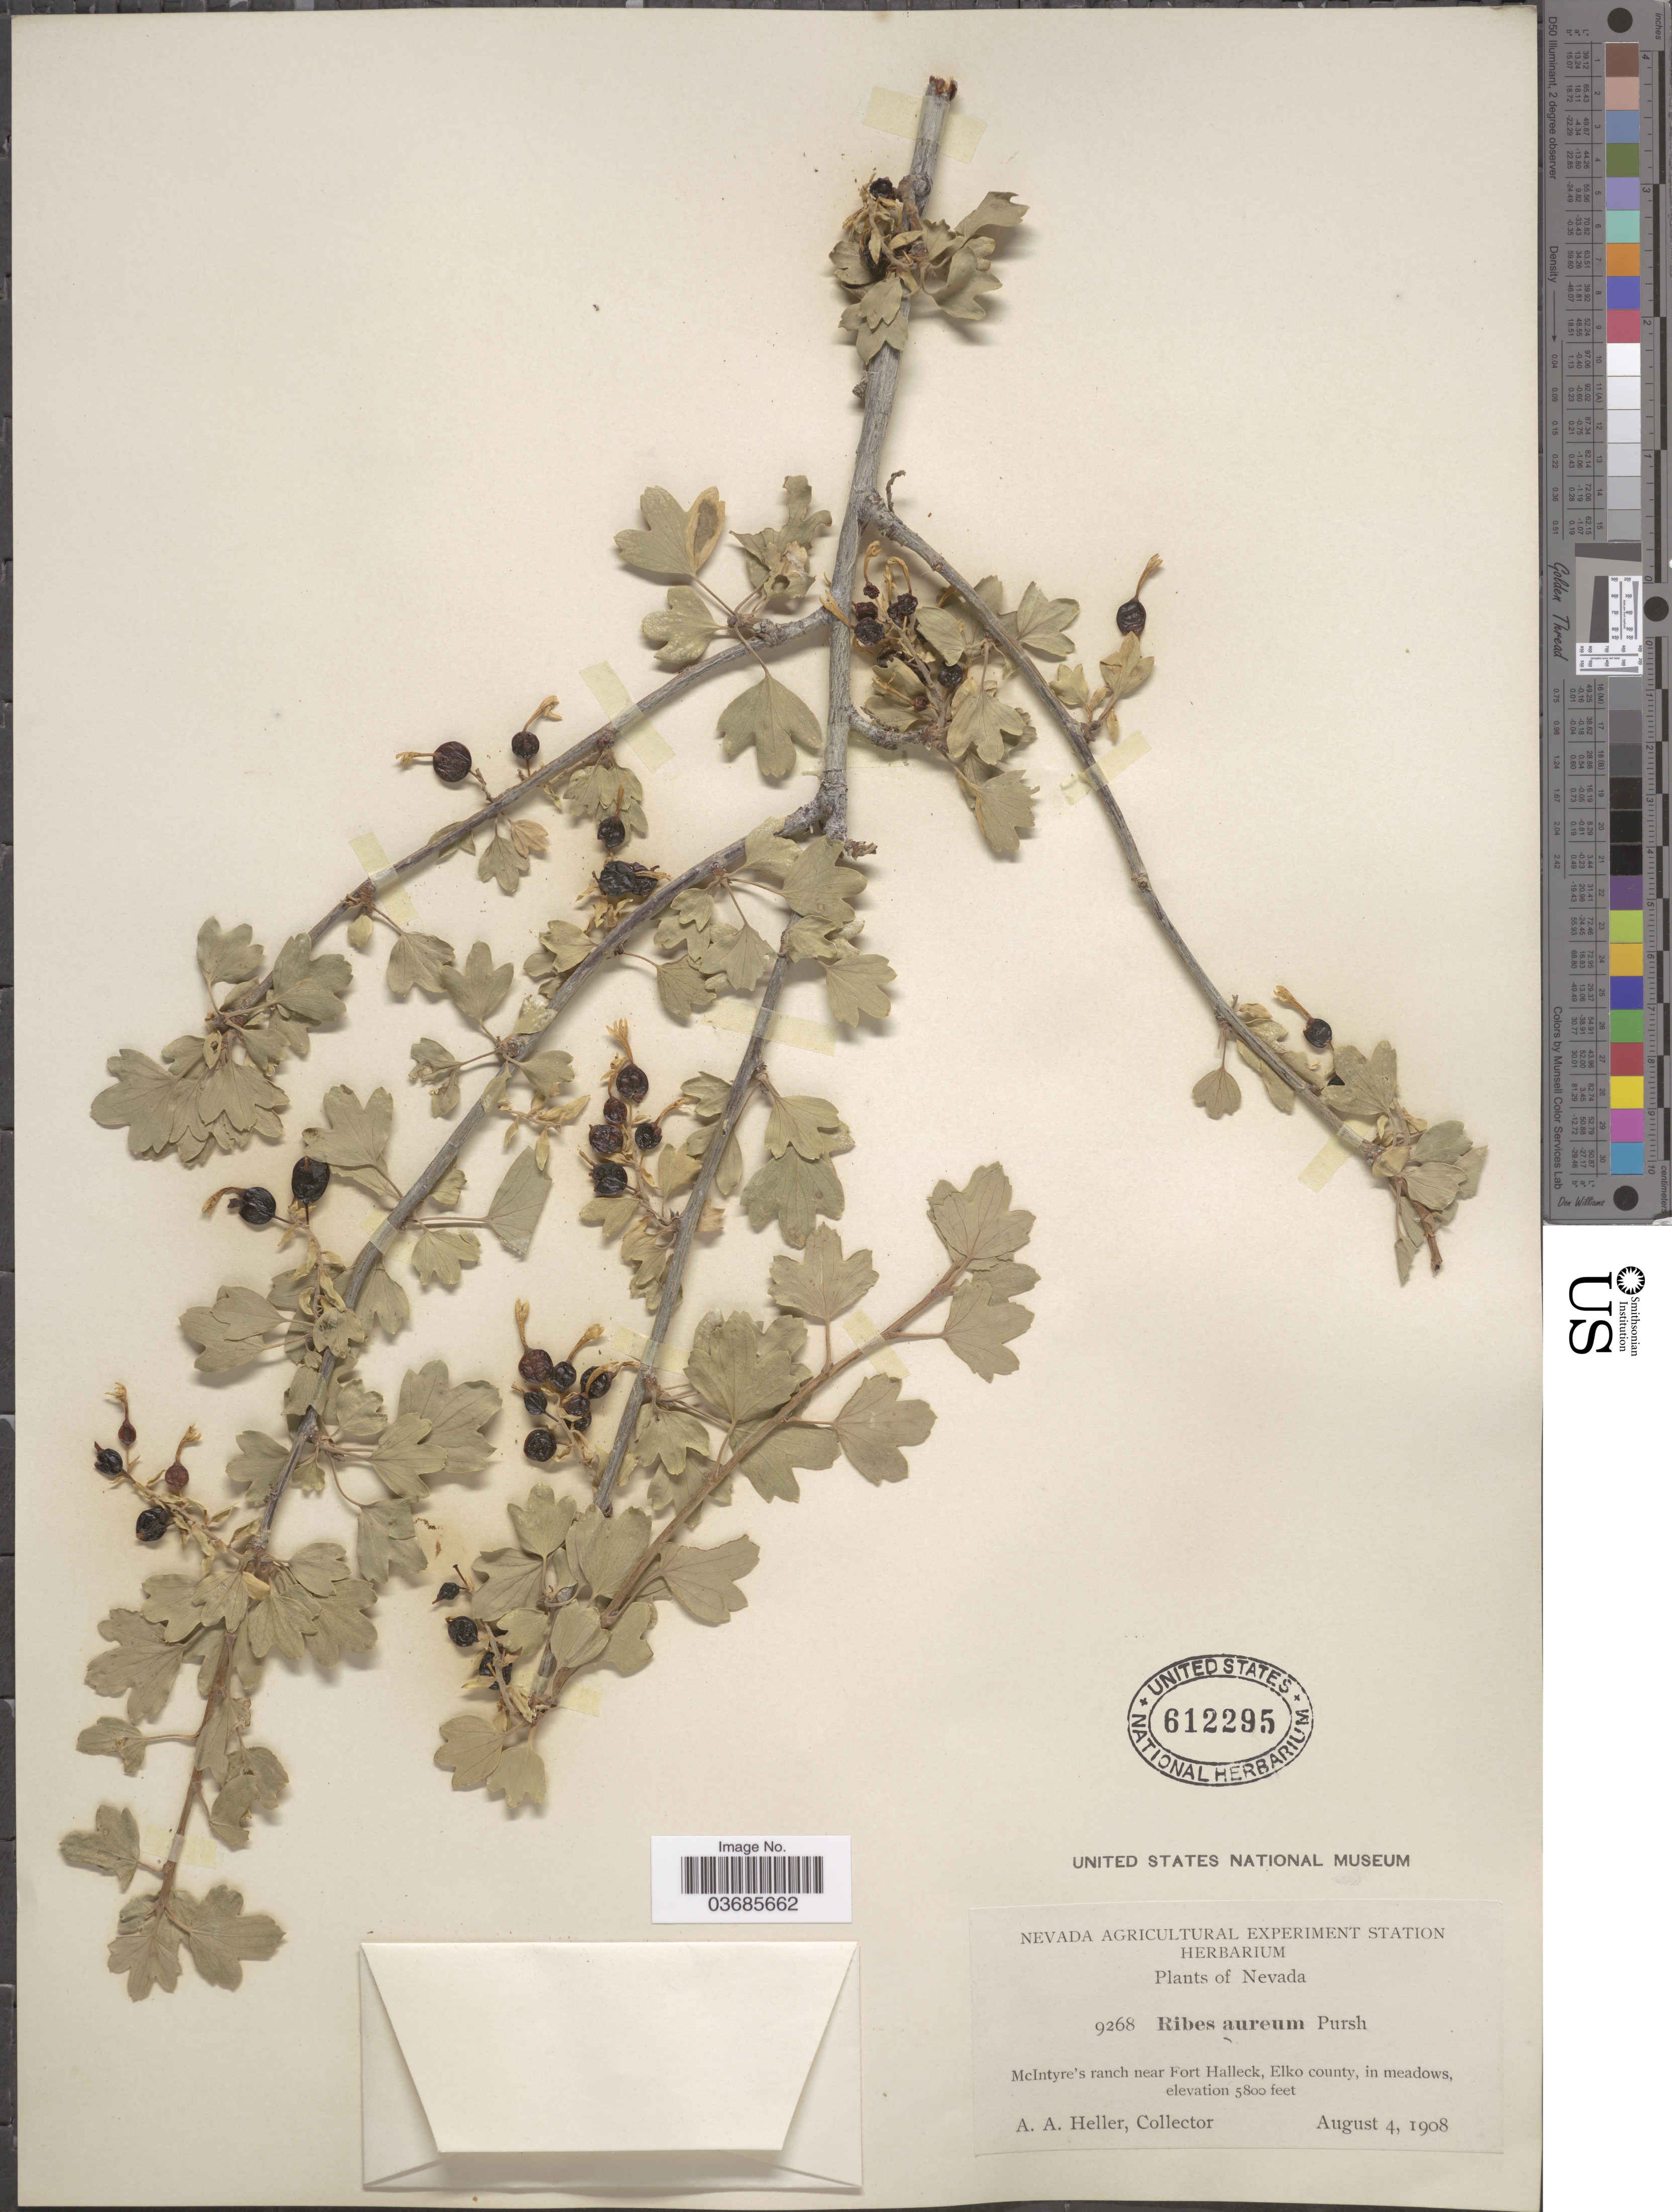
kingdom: Plantae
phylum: Tracheophyta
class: Magnoliopsida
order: Saxifragales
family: Grossulariaceae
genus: Ribes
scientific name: Ribes aureum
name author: Pursh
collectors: A. A. Heller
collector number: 9268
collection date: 1908-08-04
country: United States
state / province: Nevada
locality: McIntyre's ranch near Fort Halleck, Elko county.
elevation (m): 1768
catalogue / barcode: US 612295